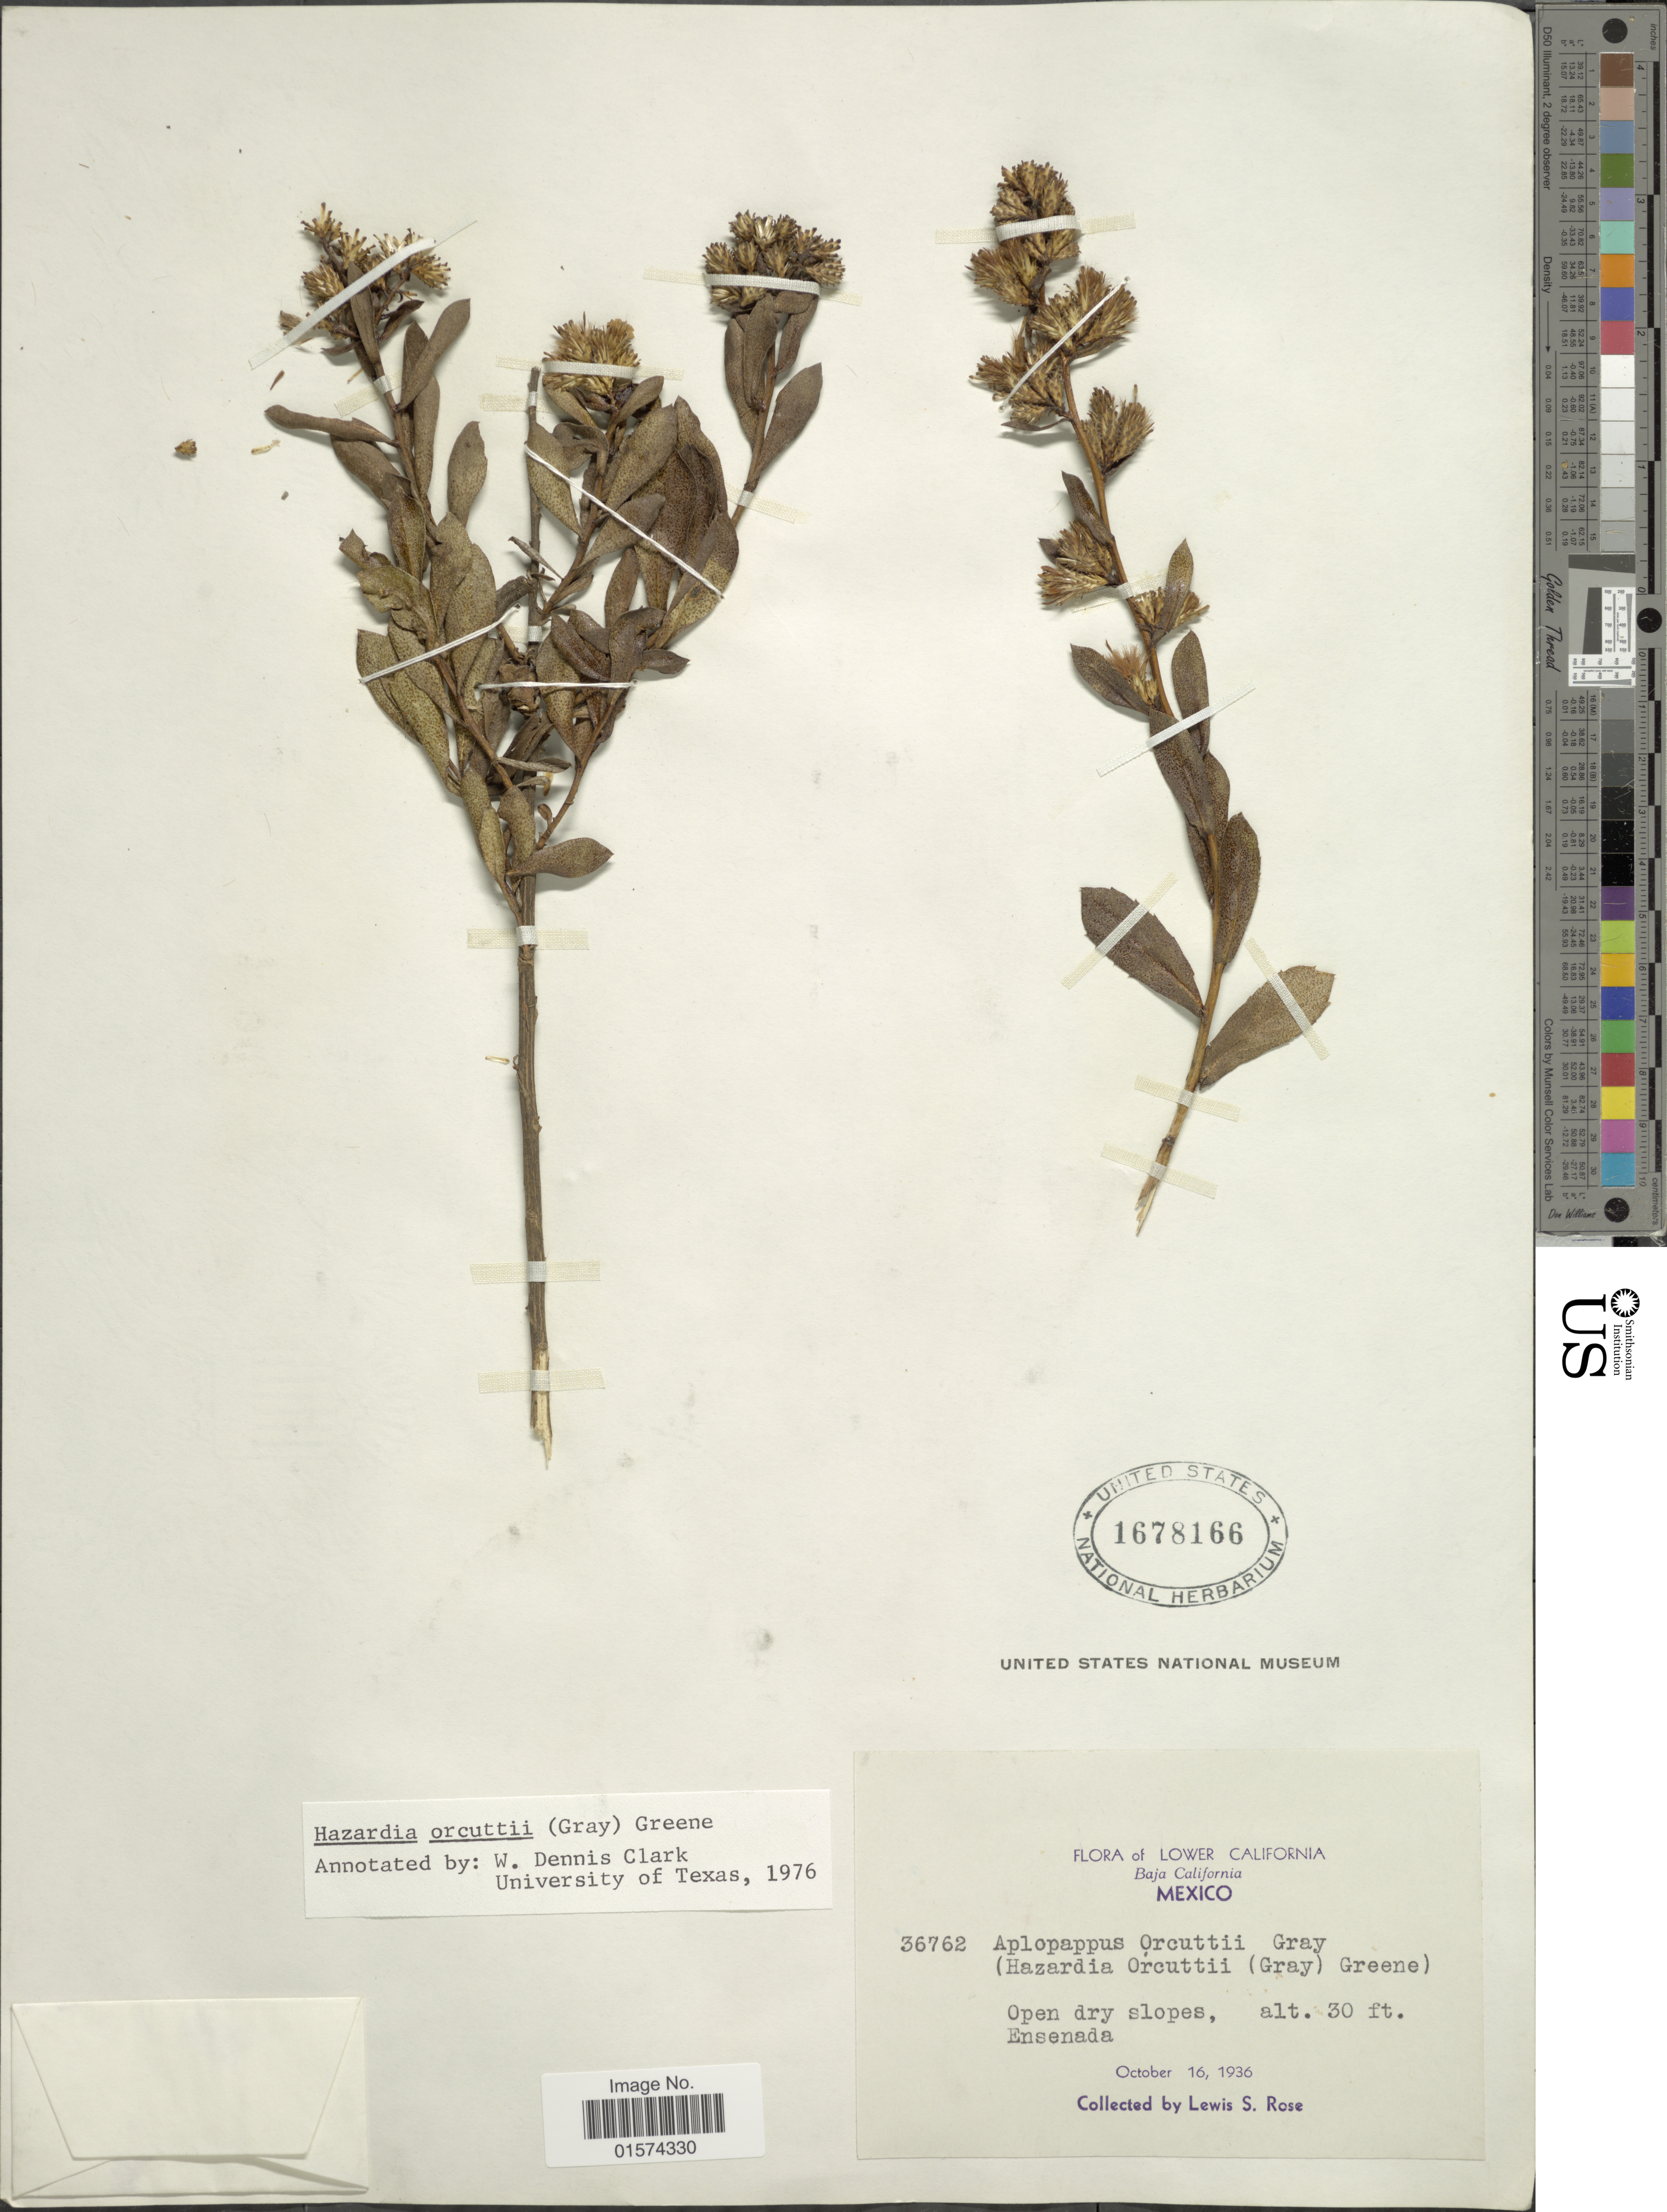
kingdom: Plantae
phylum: Tracheophyta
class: Magnoliopsida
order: Asterales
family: Asteraceae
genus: Hazardia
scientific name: Hazardia orcuttii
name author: (A. Gray) Greene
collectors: L. S. Rose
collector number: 36762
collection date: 1936-10-16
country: Mexico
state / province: Baja California Sur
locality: Lower California, open dry slopes, Ensenada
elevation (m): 9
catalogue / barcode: US 1678166